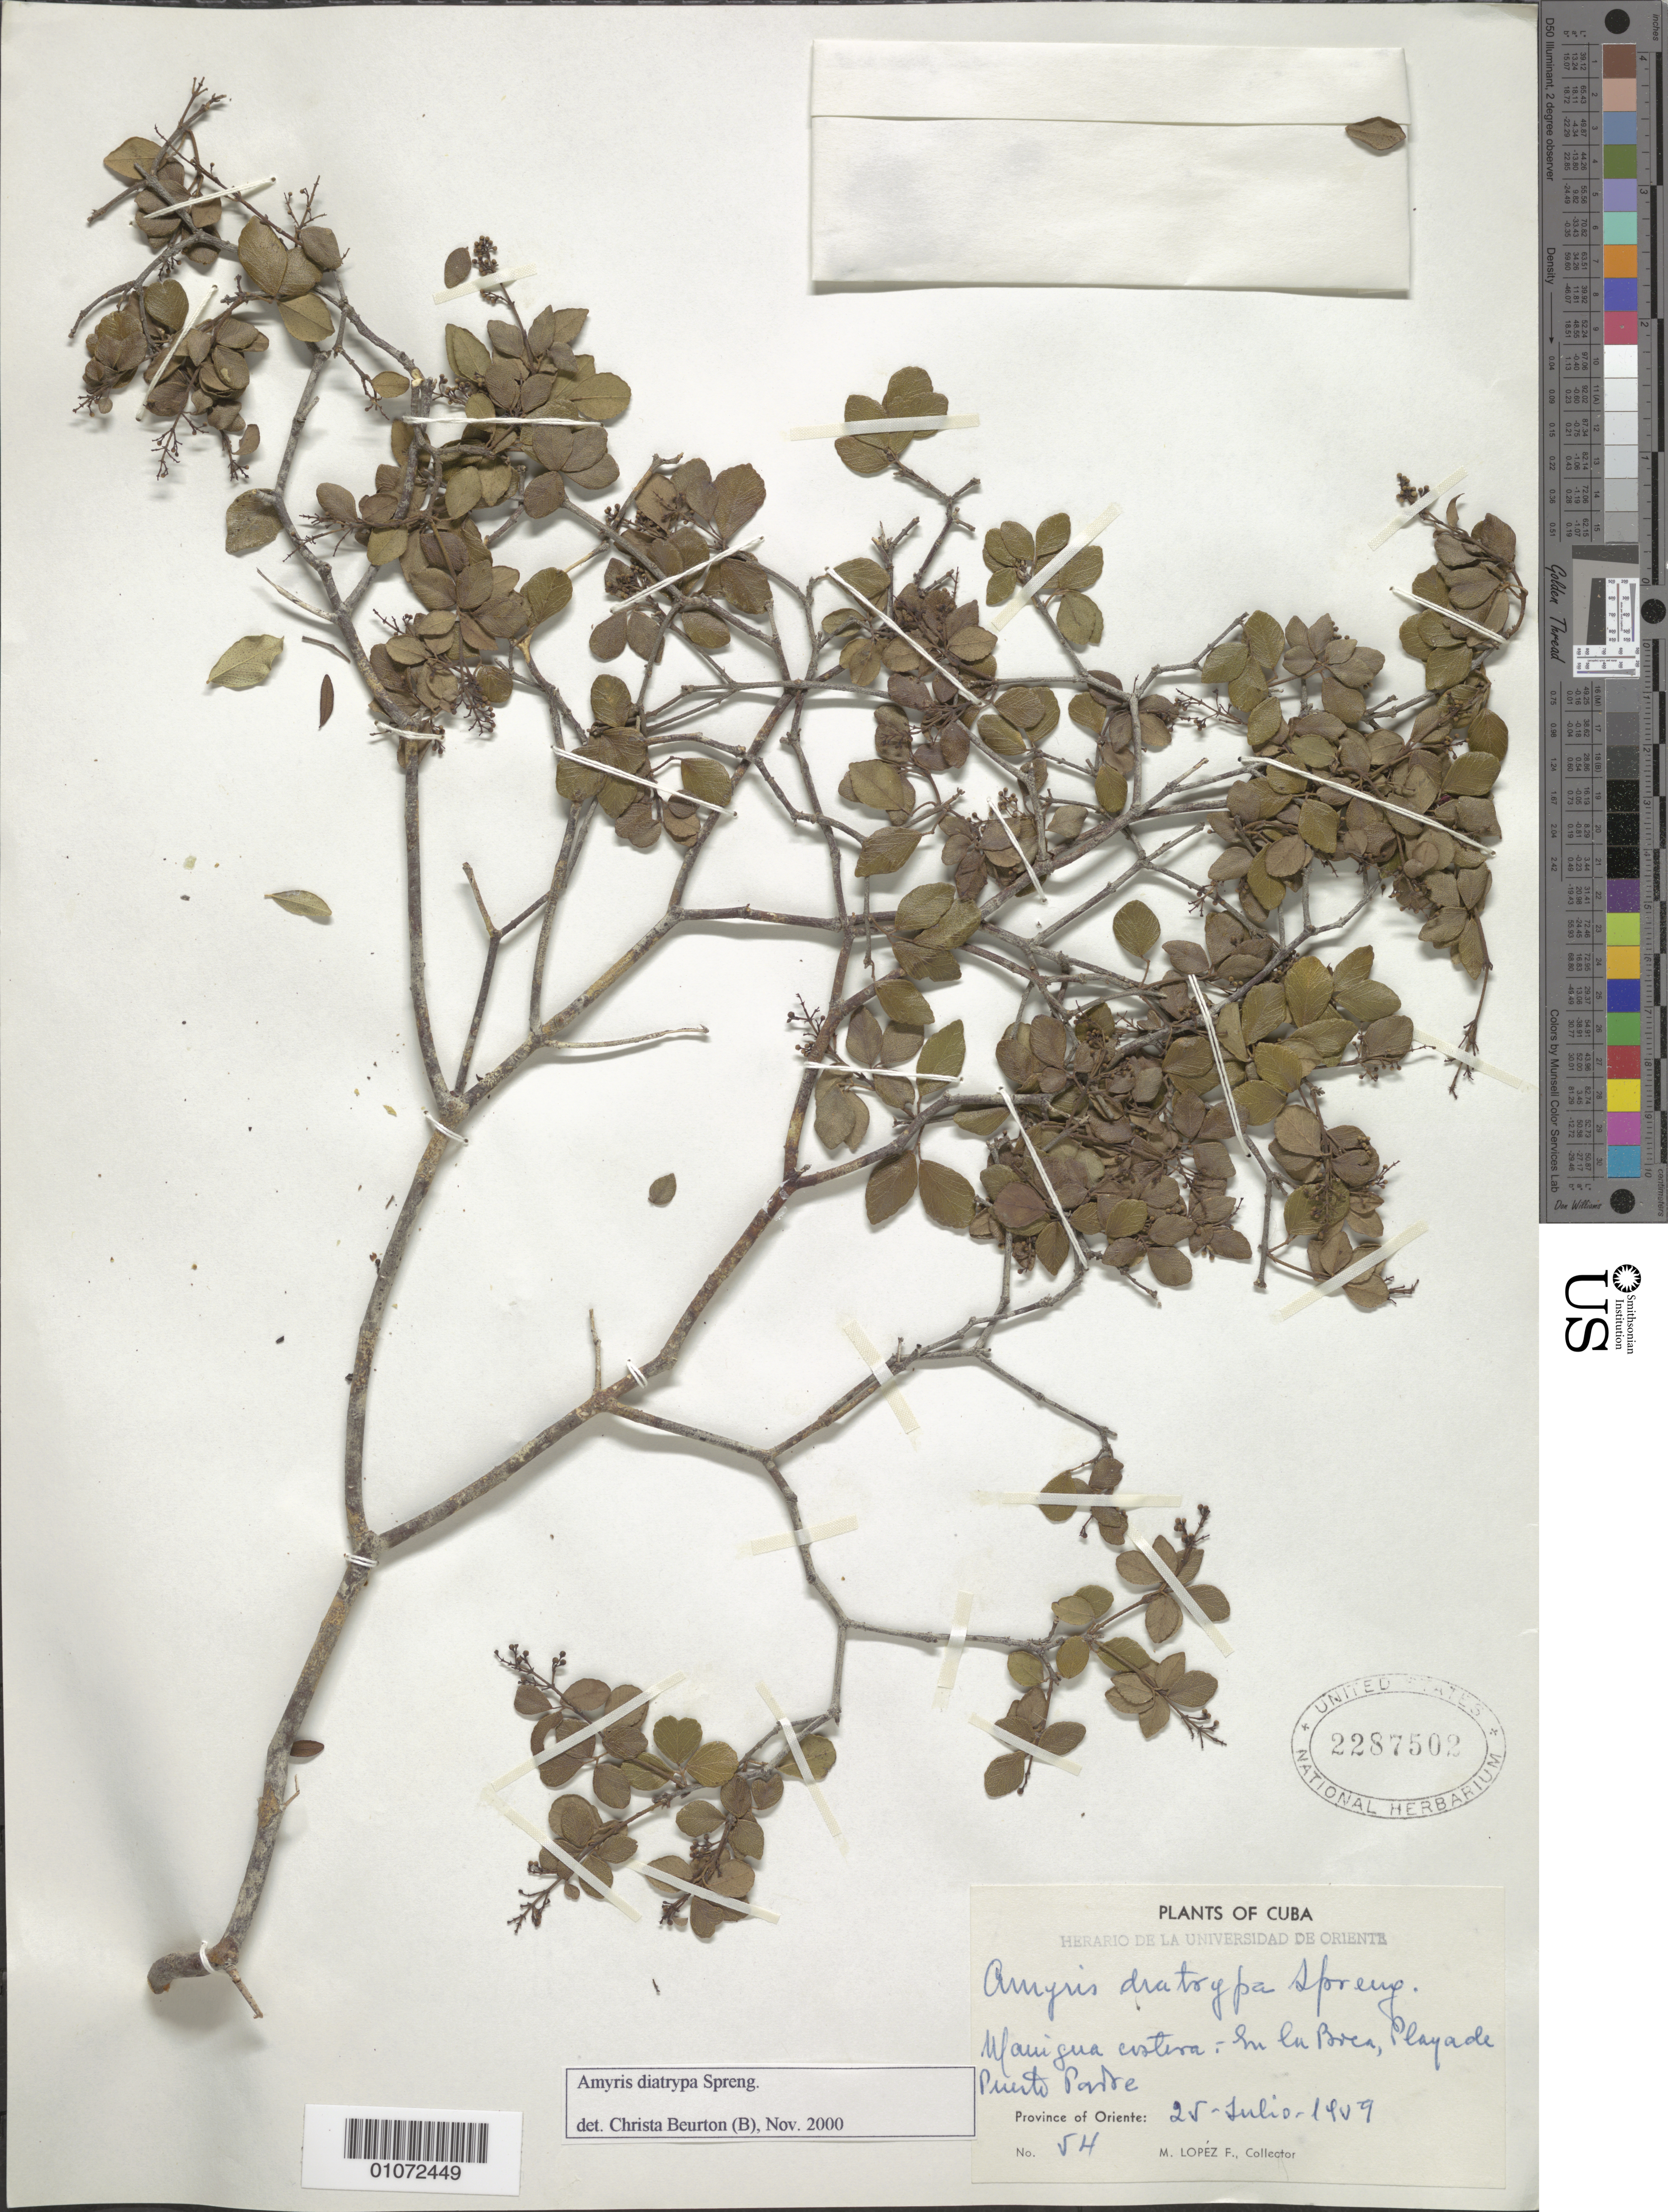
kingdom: Plantae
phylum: Tracheophyta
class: Magnoliopsida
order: Sapindales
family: Rutaceae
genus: Amyris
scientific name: Amyris diatrypa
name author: Spreng.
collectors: M. López Figueiras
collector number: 54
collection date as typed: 25 Jul 1909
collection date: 1909-07-25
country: Cuba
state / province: Las Tunas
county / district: Puerto Padre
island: Cuba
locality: Waigua Costera En la Boca, Playa de Puerto Padre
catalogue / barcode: US 2287502